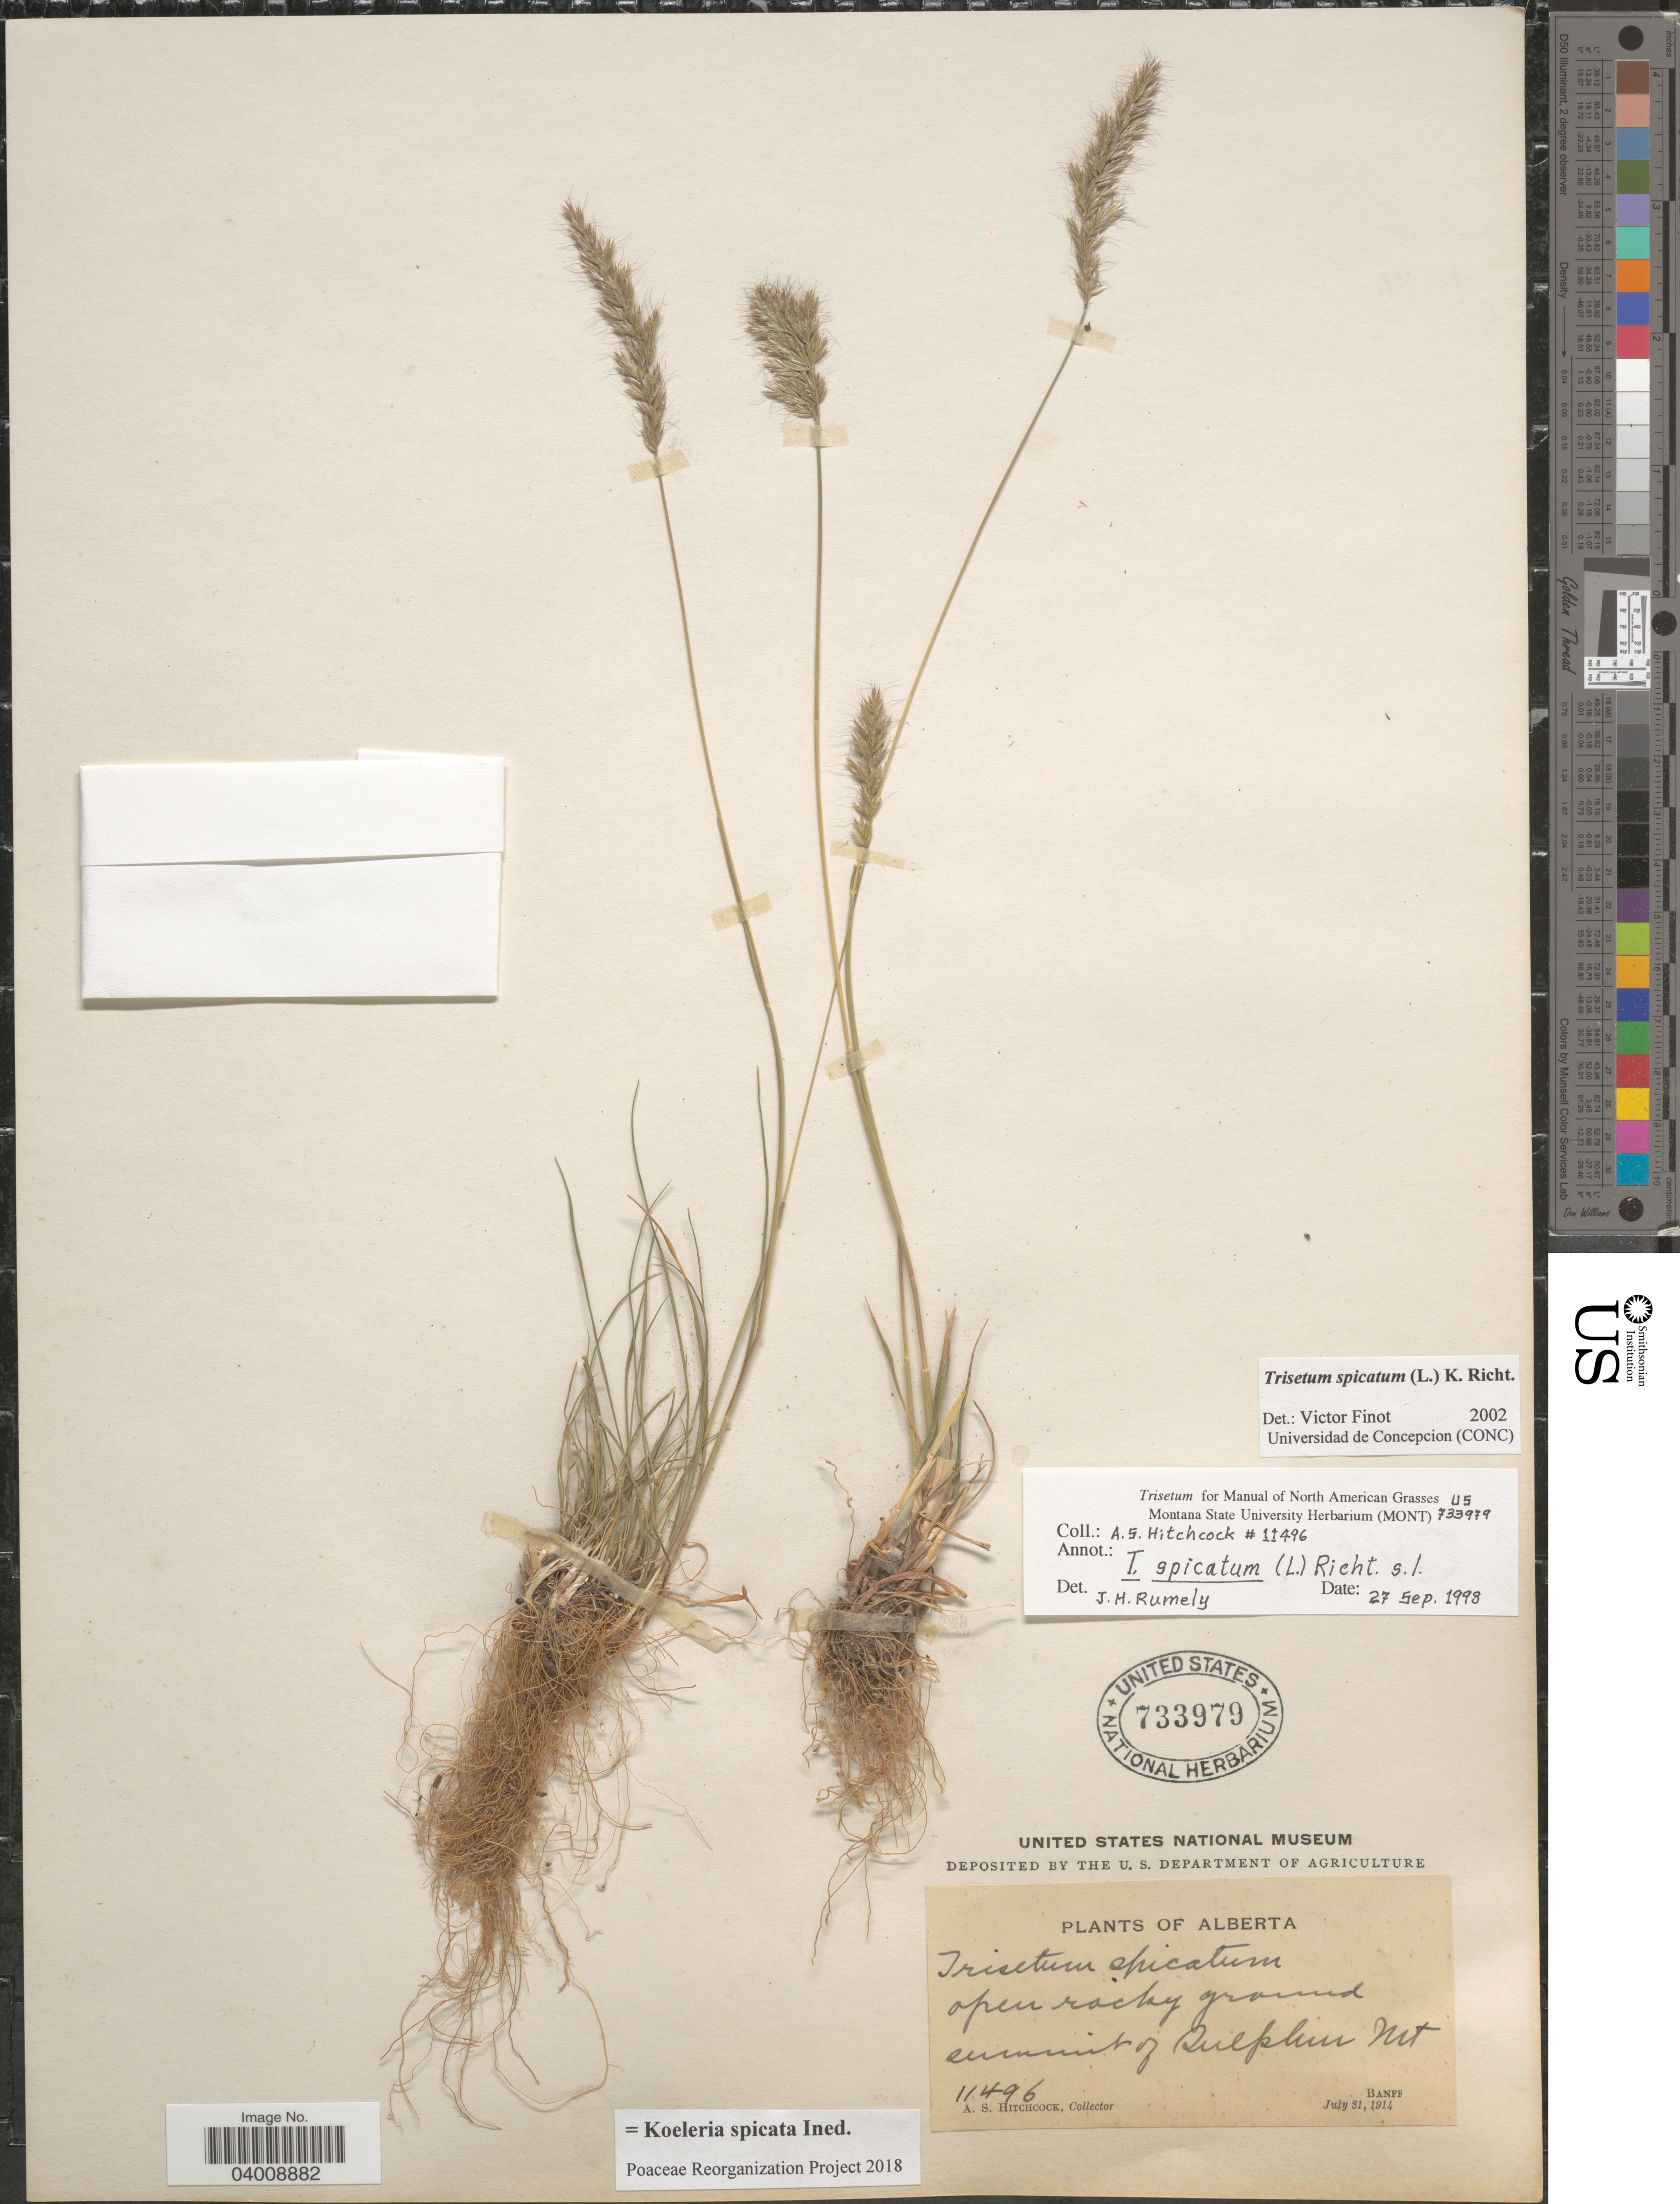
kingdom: Plantae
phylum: Tracheophyta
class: Liliopsida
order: Poales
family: Poaceae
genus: Koeleria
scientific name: Koeleria spicata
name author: (L.) Barberá et al.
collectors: A. S. Hitchcock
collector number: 11496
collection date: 1914-07-31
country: Canada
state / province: Alberta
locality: Open rocky ground, summit of Sulphur Mt. Banff.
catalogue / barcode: US 733979